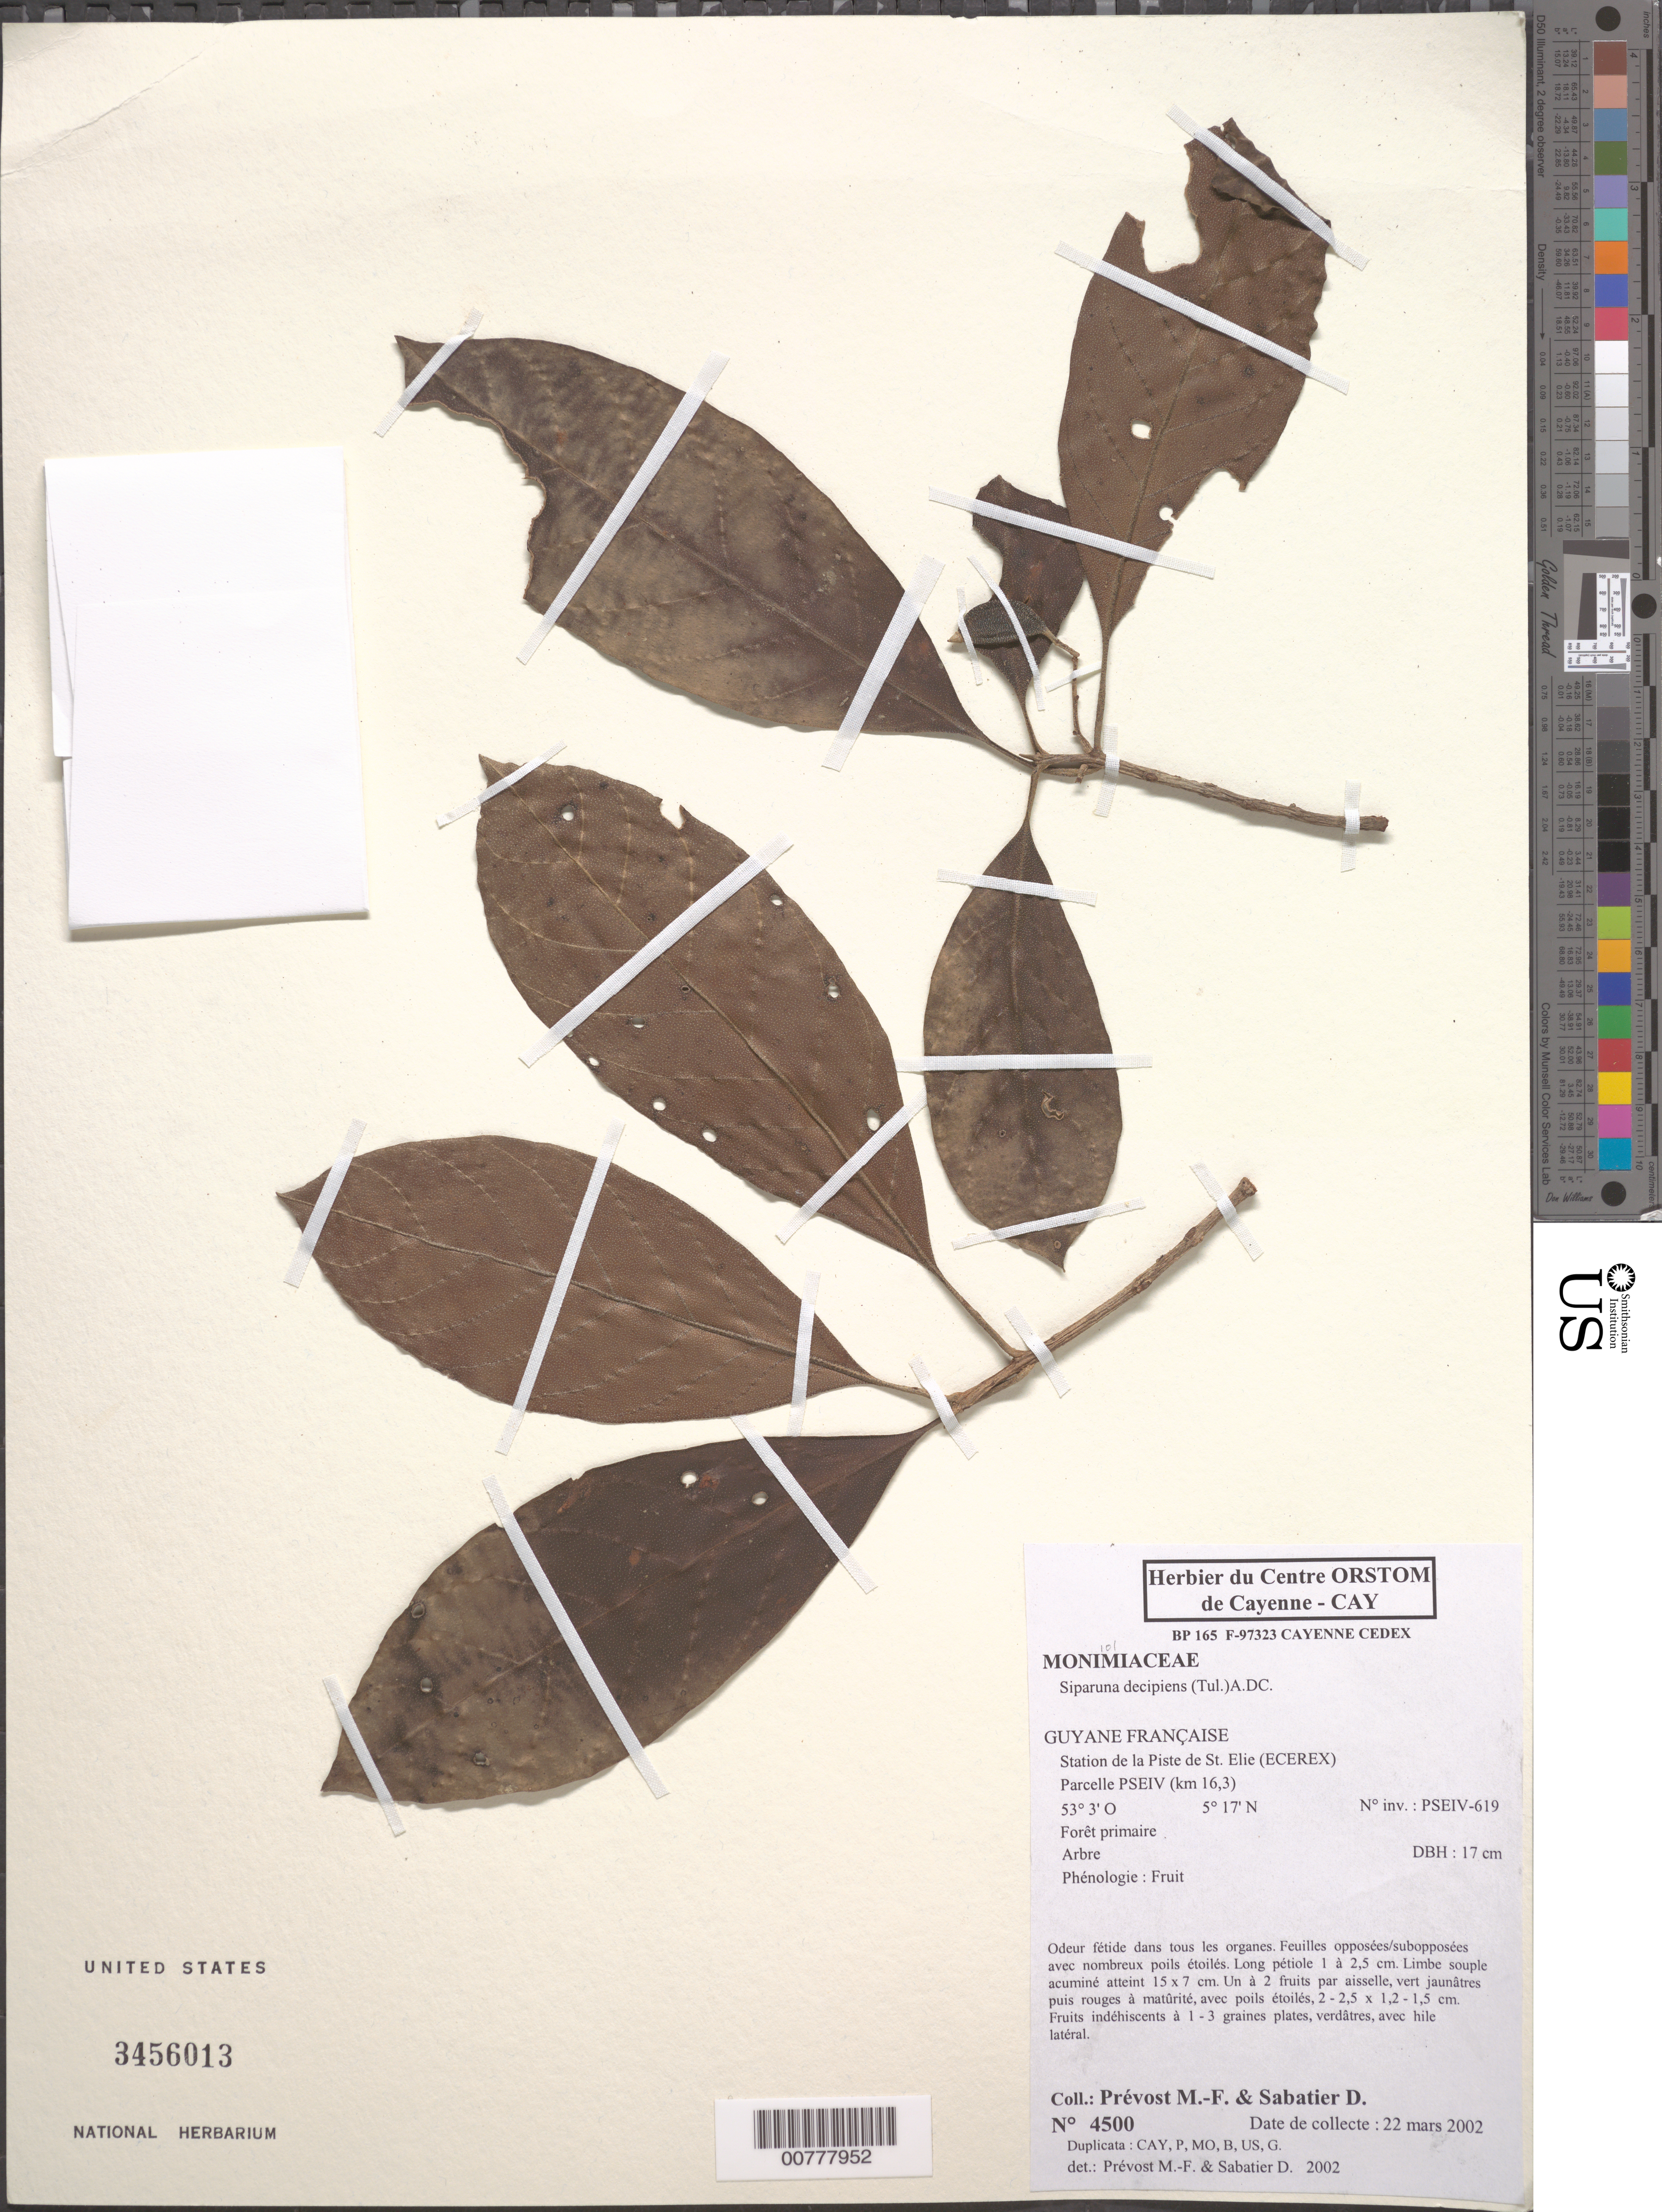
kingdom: Plantae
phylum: Tracheophyta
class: Magnoliopsida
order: Laurales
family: Siparunaceae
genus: Siparuna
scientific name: Siparuna decipiens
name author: (Tul.) A. DC.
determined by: Prévost, M.-F.; Sabatier, D.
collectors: M.-F. Prévost & D. Sabatier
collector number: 4500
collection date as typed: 22-Mar-02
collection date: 2002-03-22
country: French Guiana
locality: Station de la Piste de Saint-Élie (ECEREX), parcelle PSEIV (16,3 km)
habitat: Forêt primaire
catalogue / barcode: US 3456013